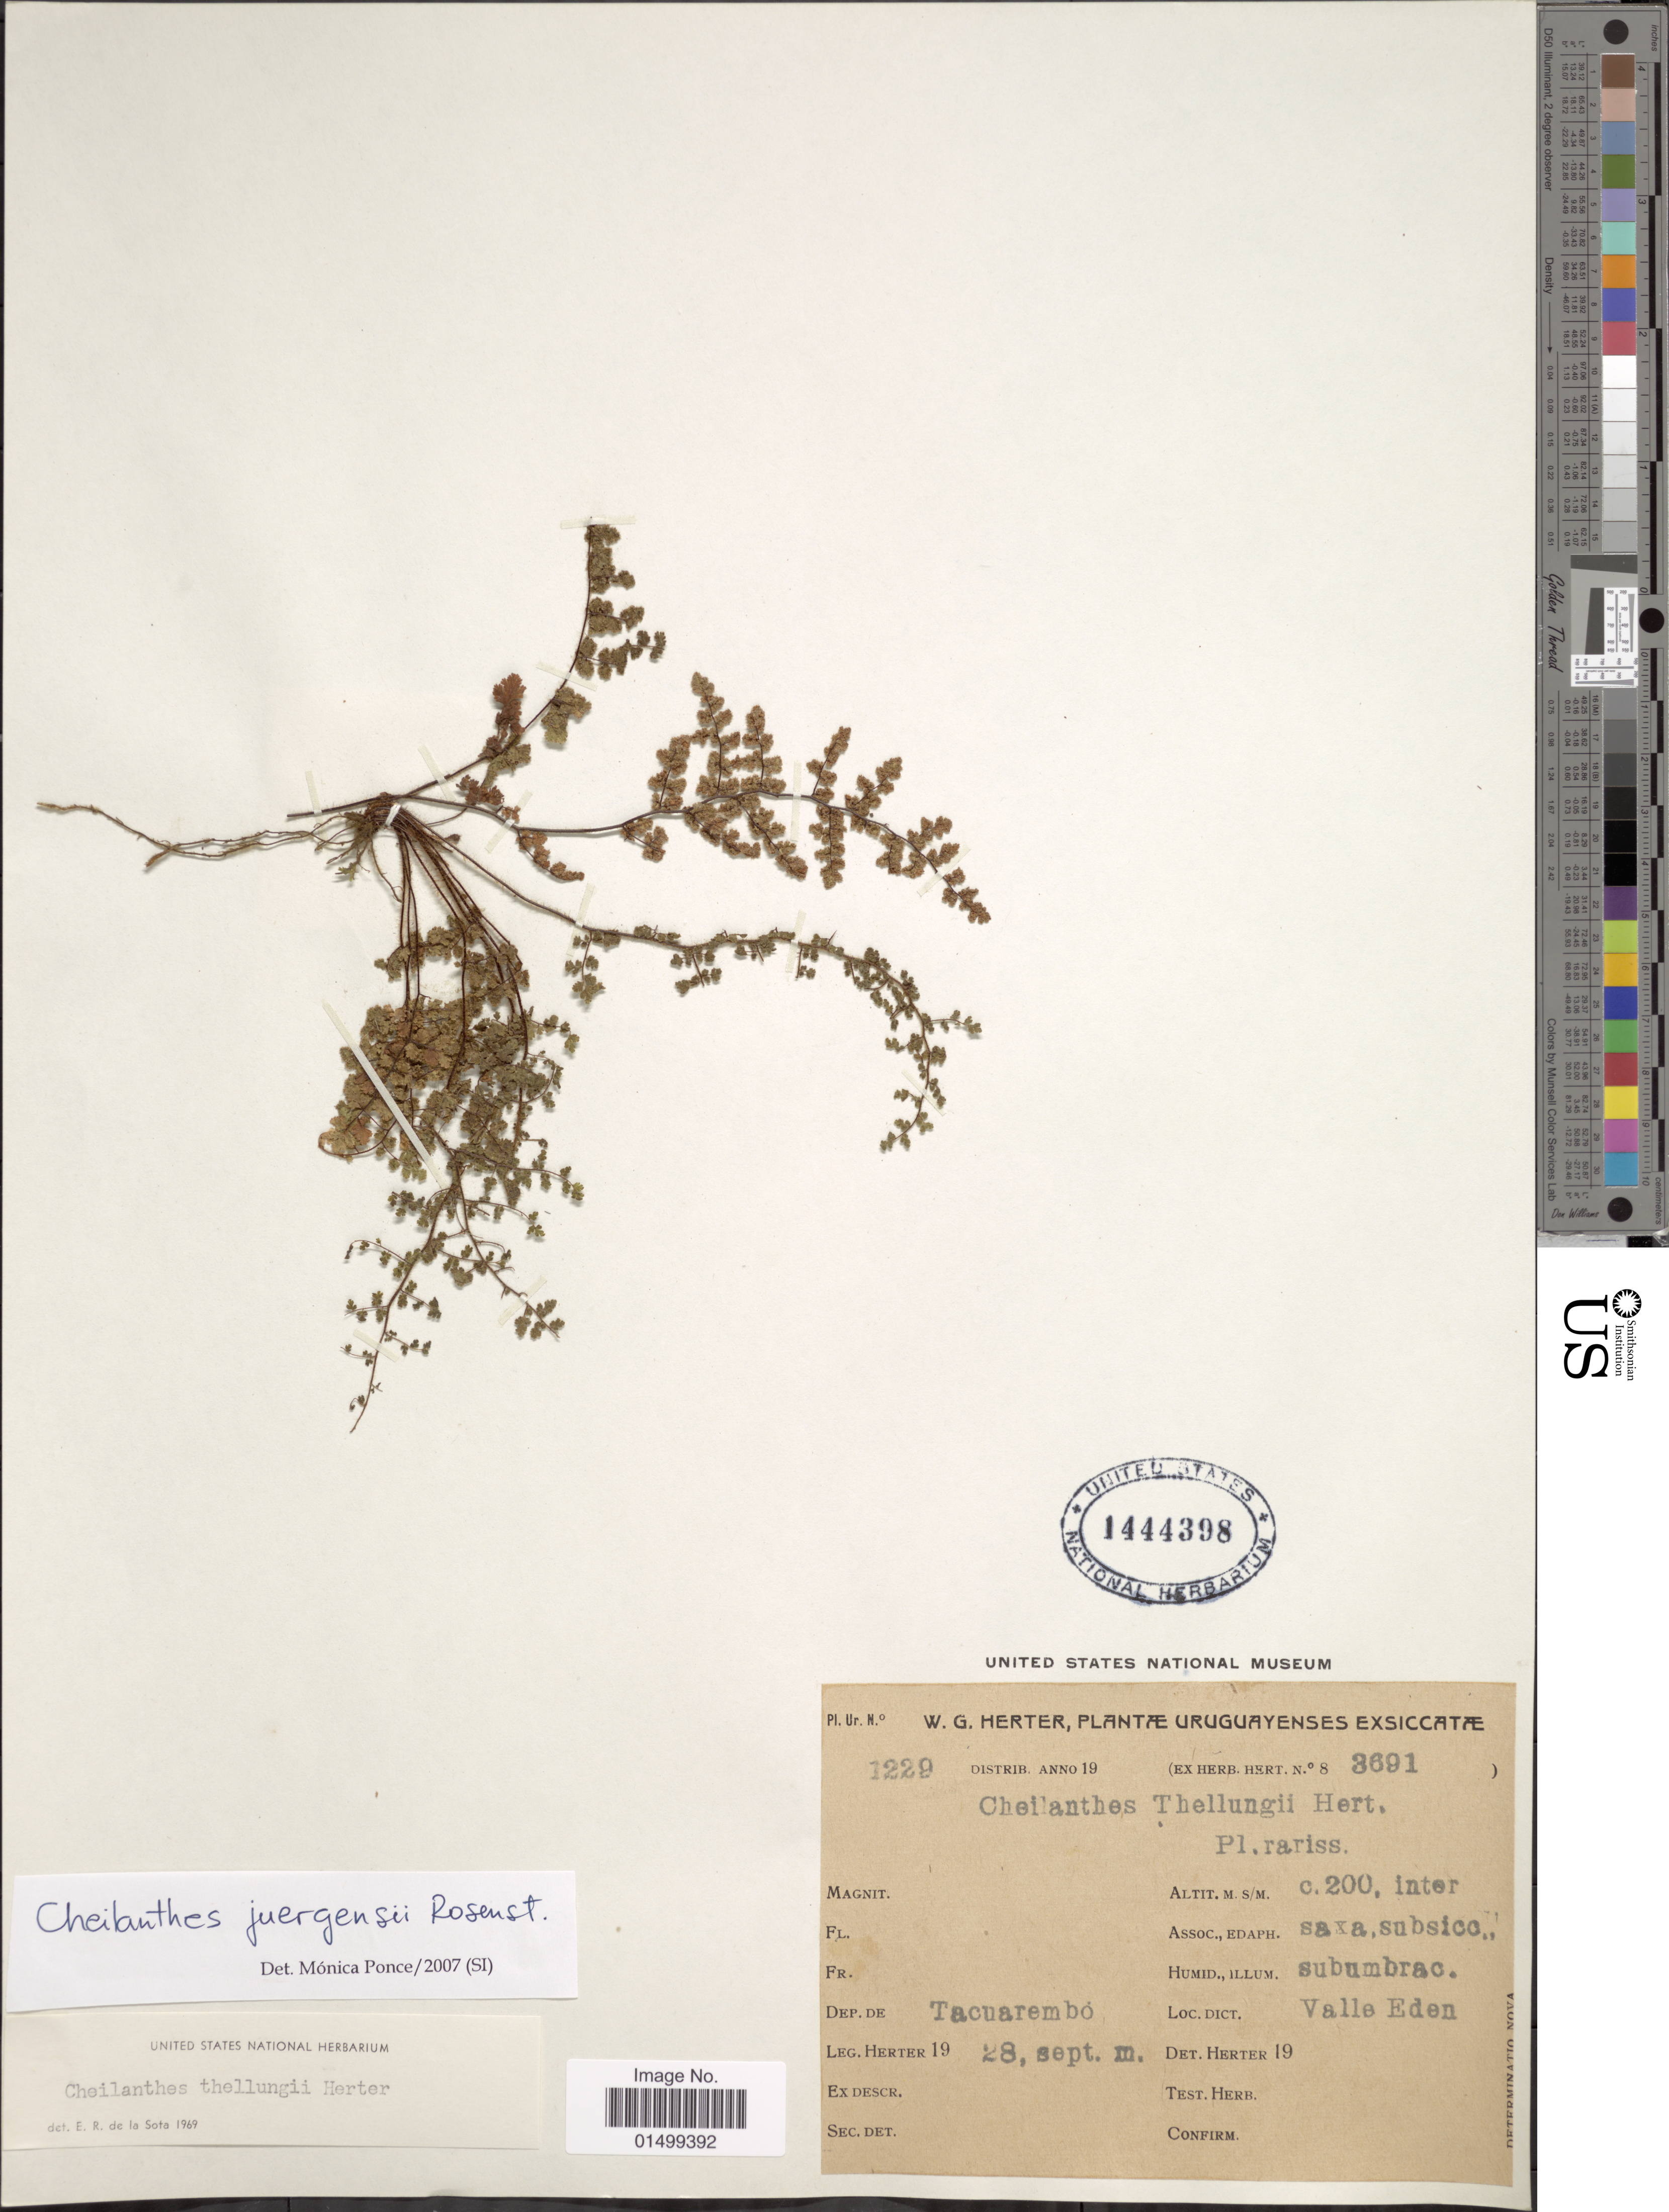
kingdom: Plantae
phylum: Tracheophyta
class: Polypodiopsida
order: Polypodiales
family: Pteridaceae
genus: Cheilanthes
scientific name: Cheilanthes thellungii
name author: Herter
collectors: W. G. Herter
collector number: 1229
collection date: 1928-09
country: Uruguay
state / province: Tacuarembó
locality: Valle Eden.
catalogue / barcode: US 1444398